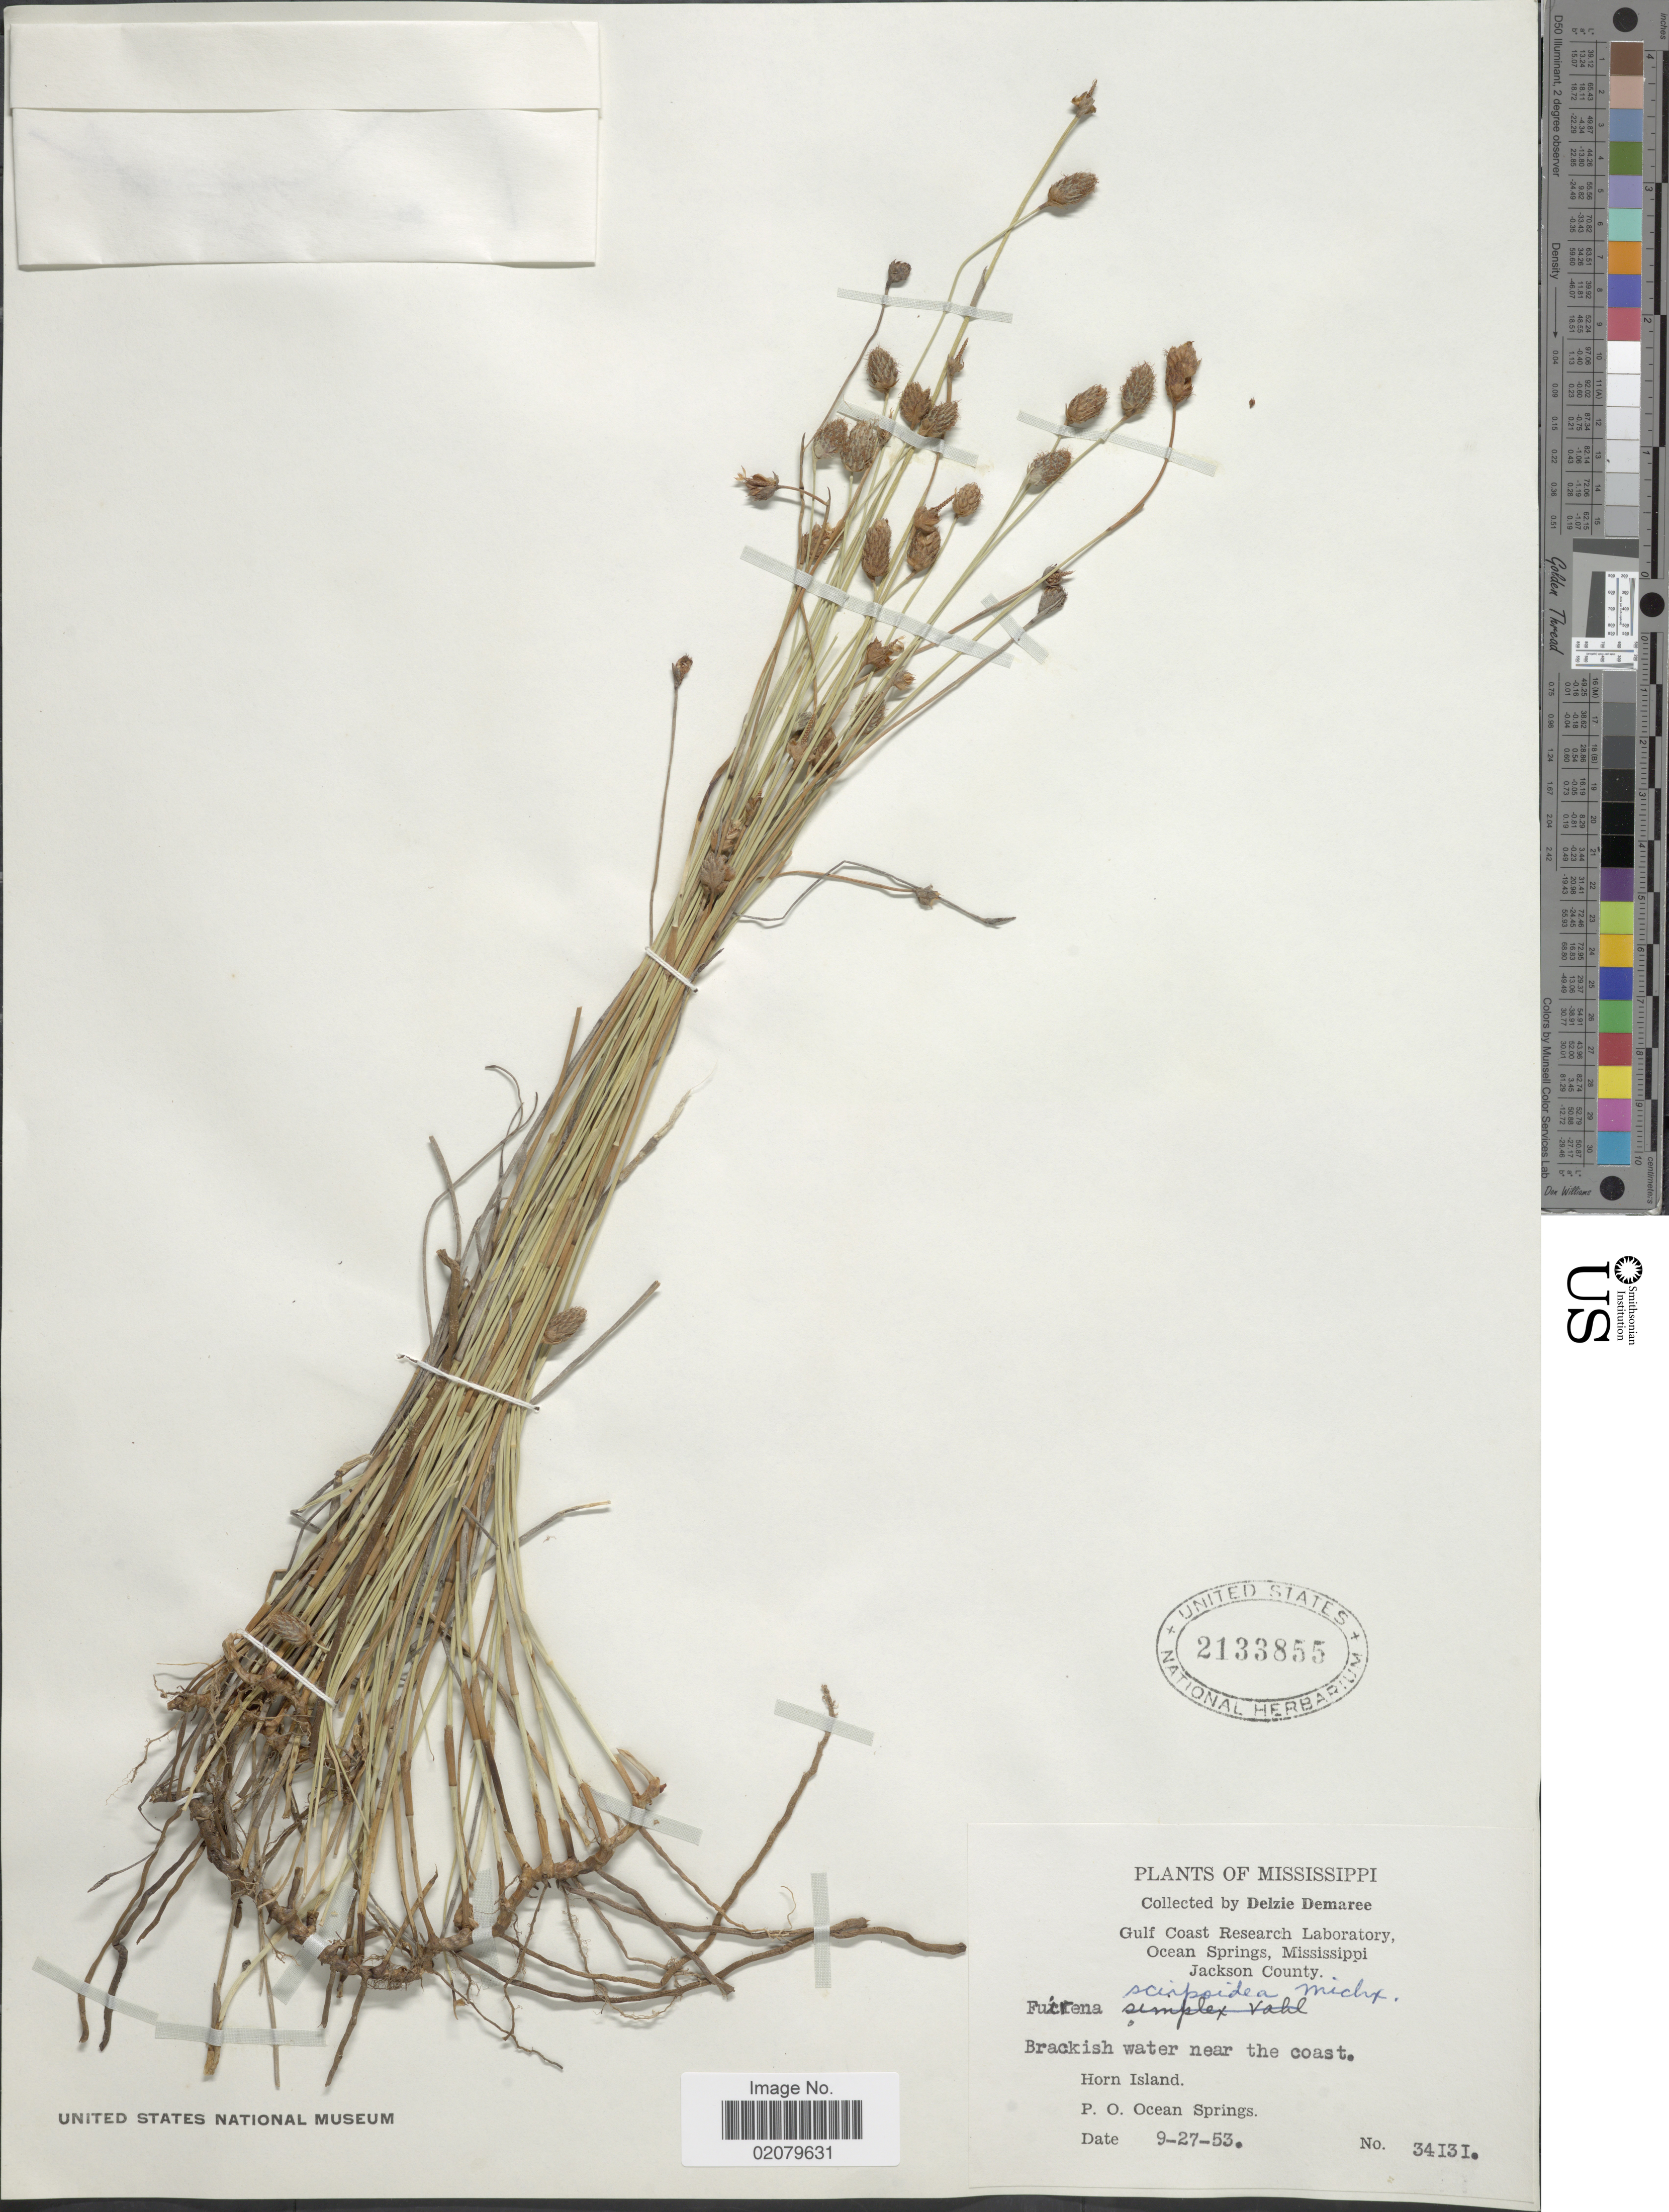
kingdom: Plantae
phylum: Tracheophyta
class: Liliopsida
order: Poales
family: Cyperaceae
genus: Fuirena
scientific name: Fuirena scirpoidea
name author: Michx.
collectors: D. Demaree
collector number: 34131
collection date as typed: Transcribed d/m/y: 27/9/53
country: United States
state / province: Mississippi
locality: Gulf Coast Research Laboratory, Ocean Springs, Mississippi, Jackson County, Horn Island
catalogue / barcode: US 2133855